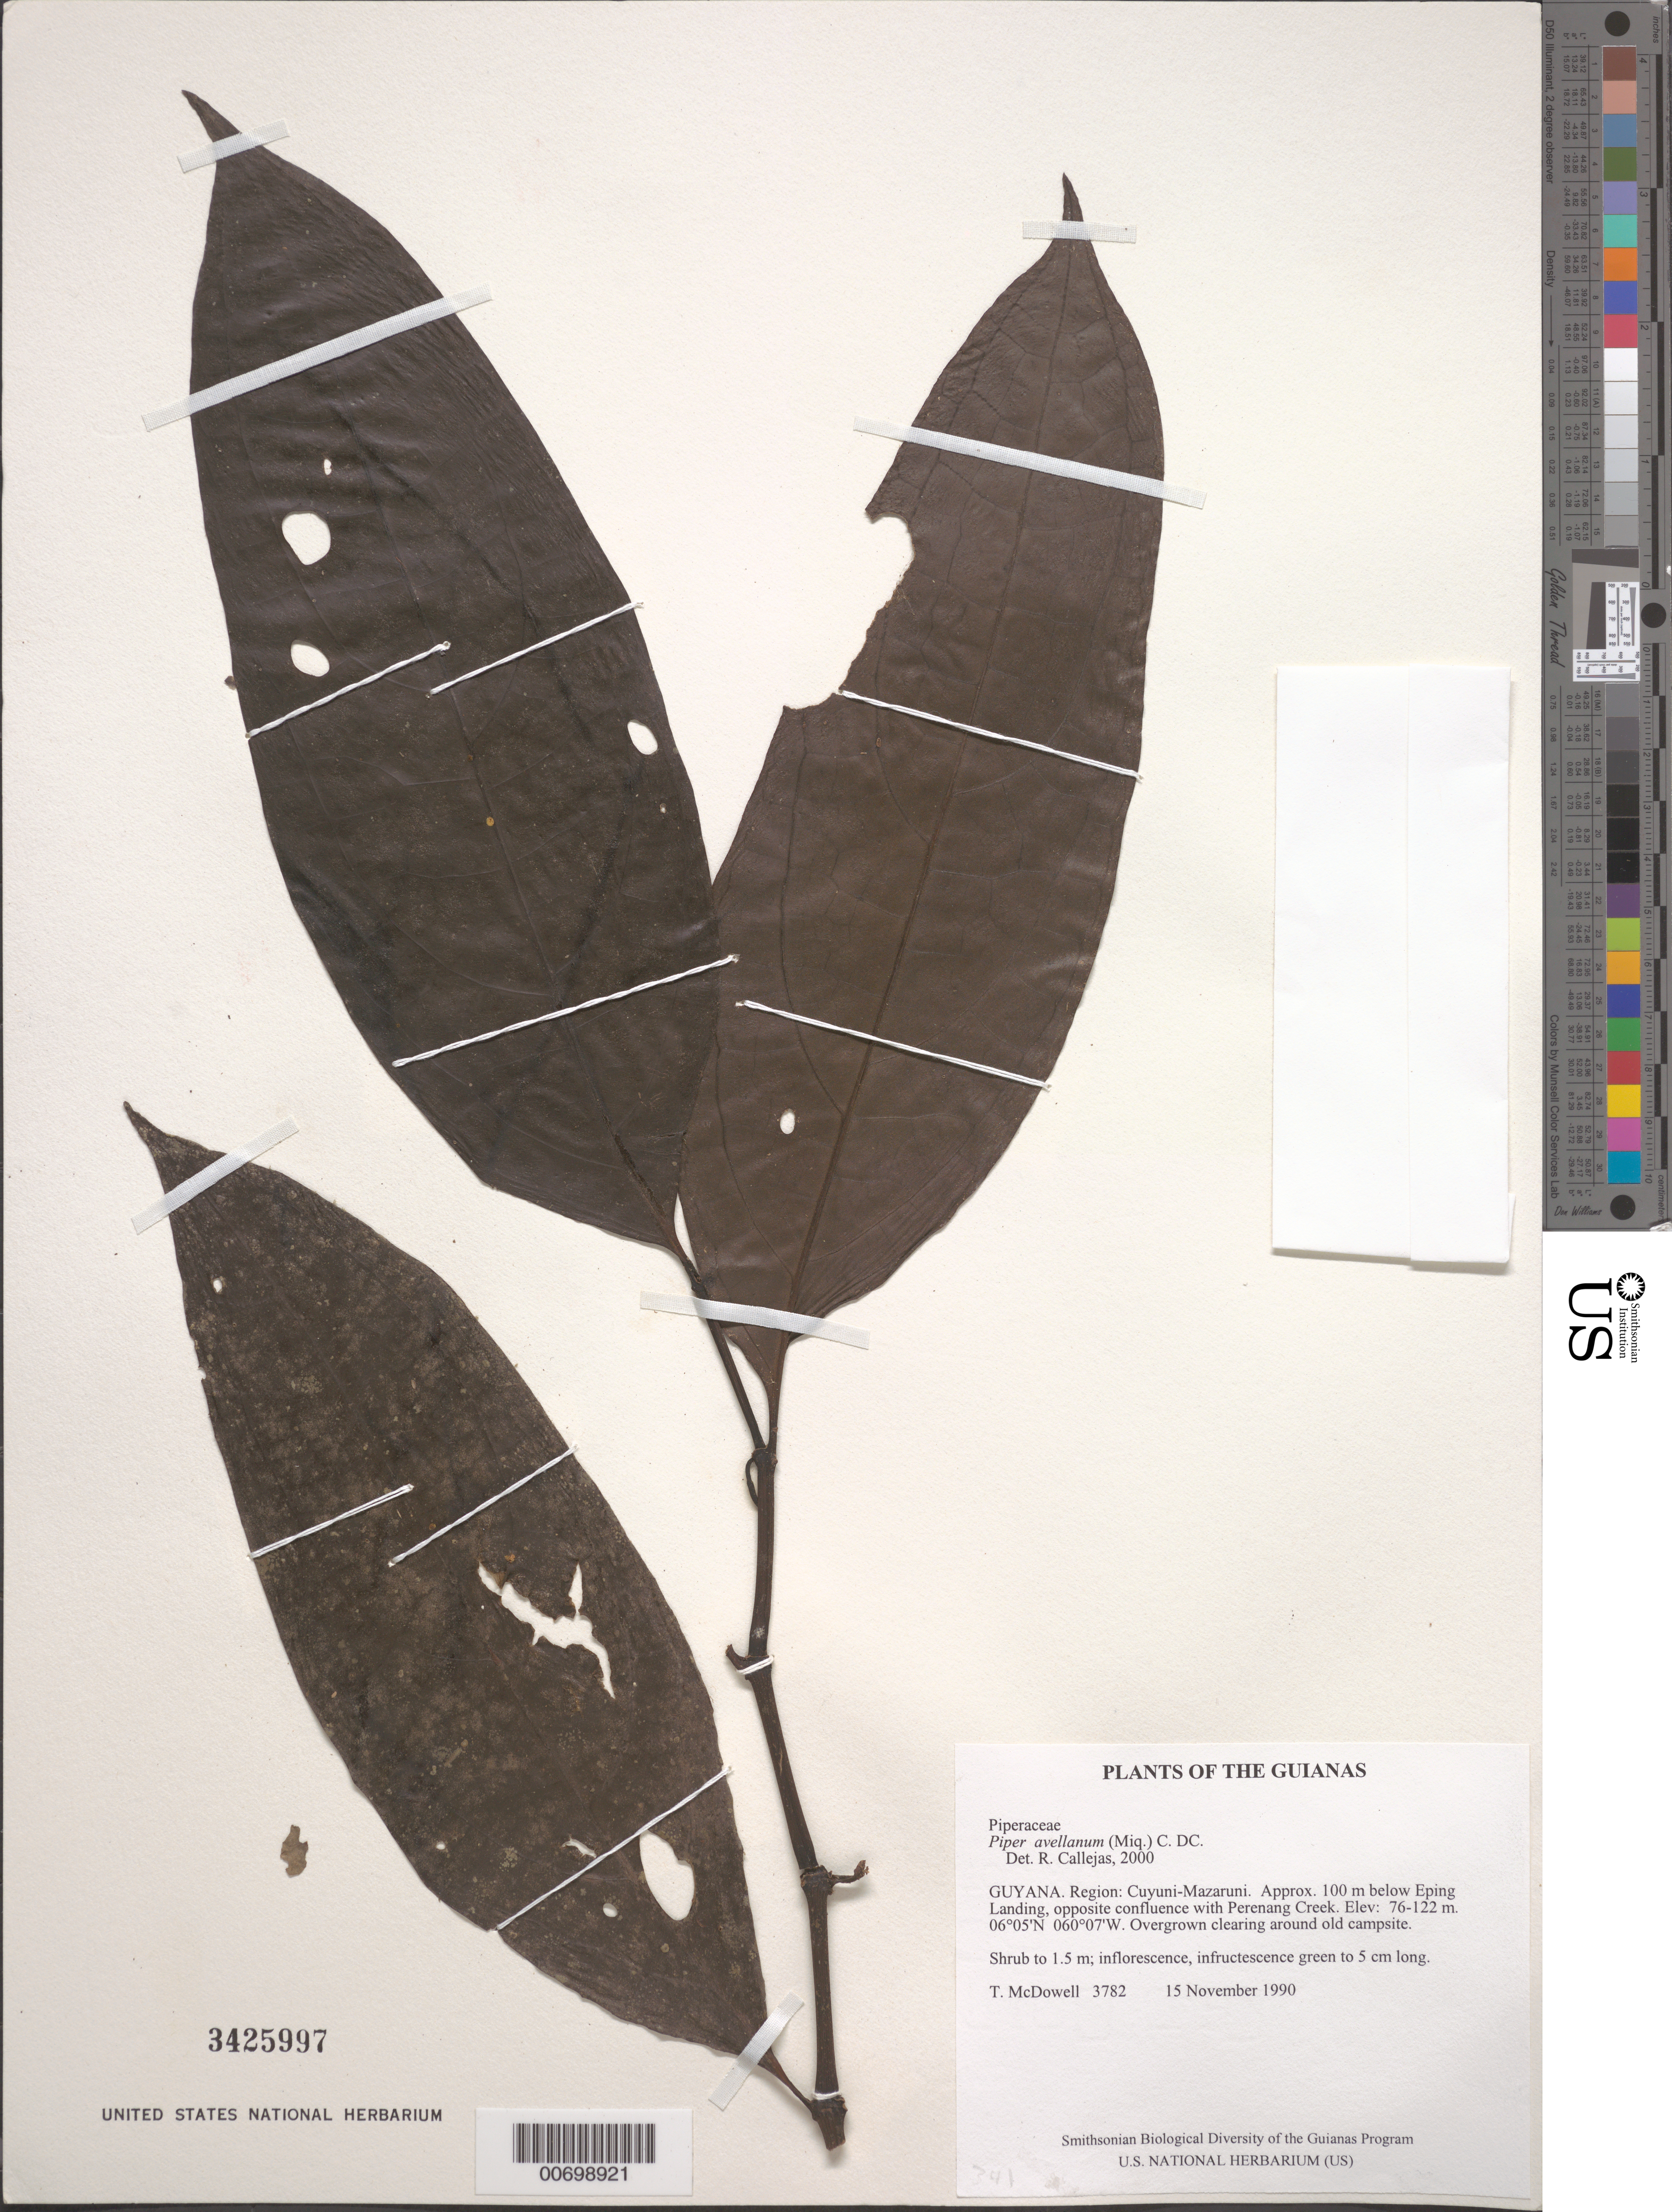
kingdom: Plantae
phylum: Tracheophyta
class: Magnoliopsida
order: Piperales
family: Piperaceae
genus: Piper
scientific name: Piper hostmannianum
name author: (Miq.) C. DC.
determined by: Görts-van Rijn, A. R.; Christenhusz, M. J.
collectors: T. McDowell & A. Stobey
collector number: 3815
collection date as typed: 2 February 1991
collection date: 1991-02-02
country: Guyana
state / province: Cuyuni-Mazaruni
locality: Permanent miner's campsite "riverhead" near Eping River, E of several diamond pits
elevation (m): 122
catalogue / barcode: US 3425997